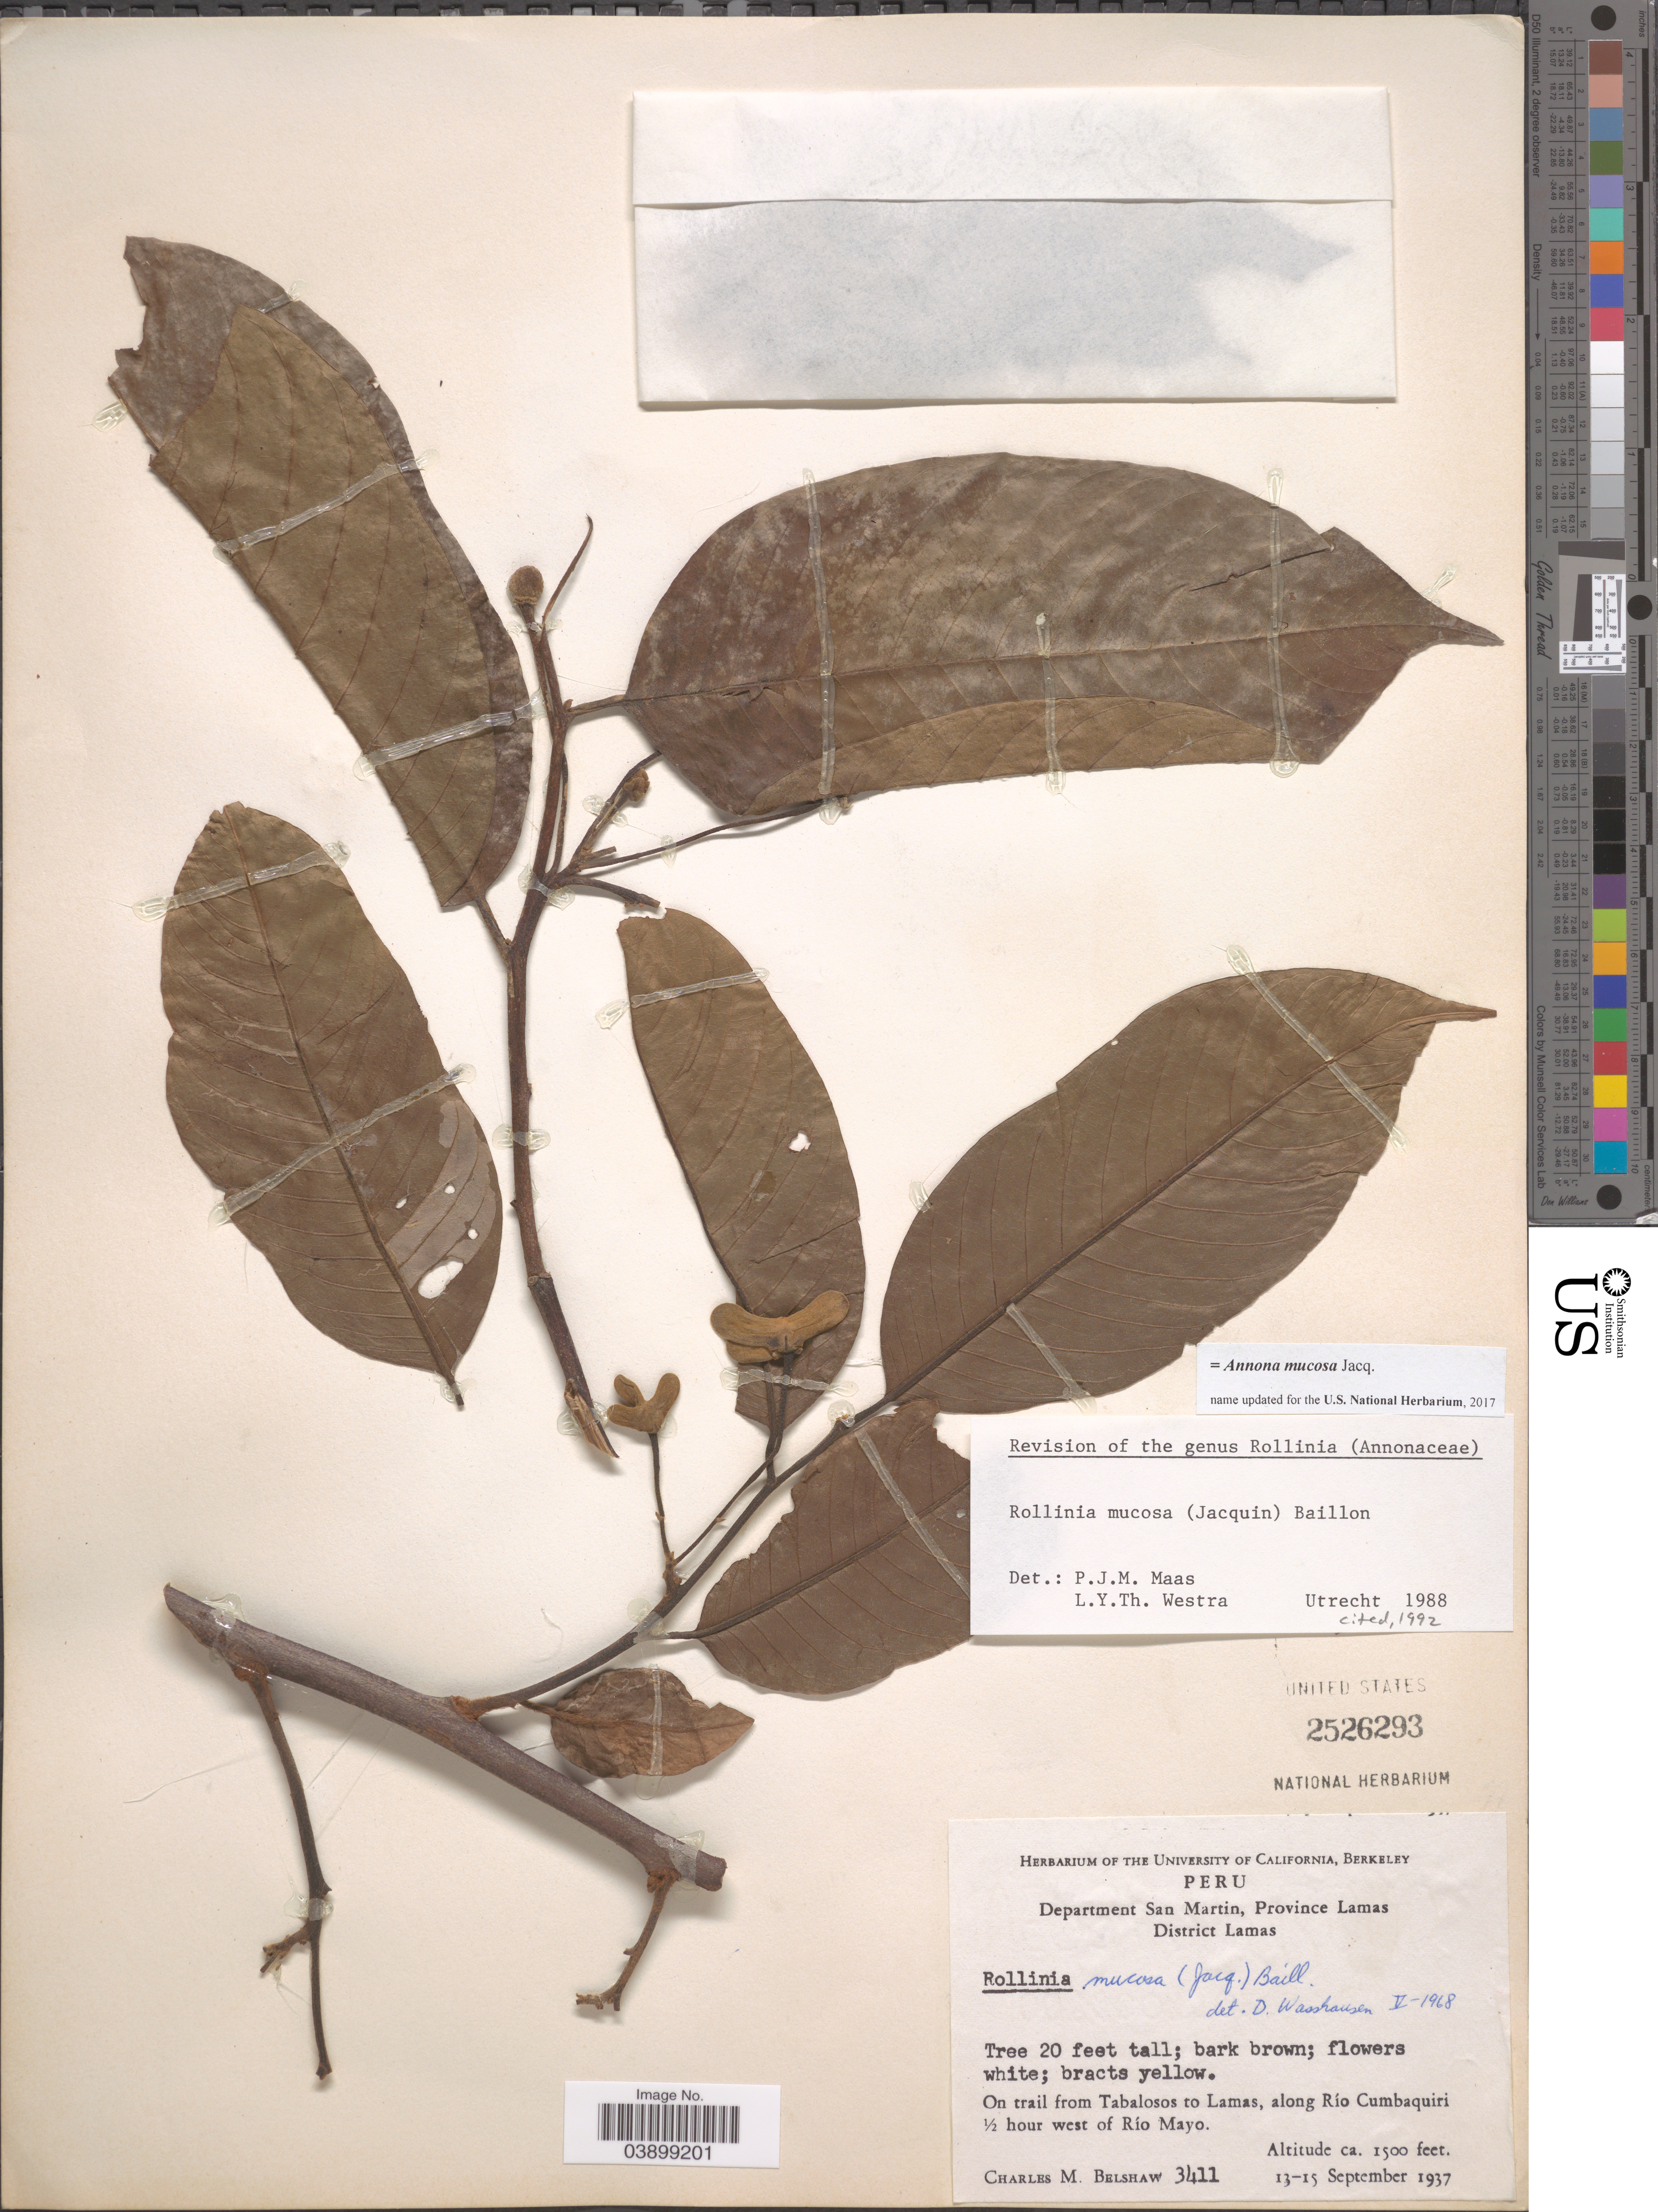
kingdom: Plantae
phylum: Tracheophyta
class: Magnoliopsida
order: Magnoliales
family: Annonaceae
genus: Annona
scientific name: Annona mucosa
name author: Jacq.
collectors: C. Shaw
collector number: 3411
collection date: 1937-09-13/1937-09-15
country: Peru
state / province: San Martín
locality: Department San Martin, Province Lamas. District Lamas. On trail from Tabalosos to Lamas, along Río Cumbaquiri ½ hour west of Río Mayo.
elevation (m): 457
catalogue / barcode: US 2526293